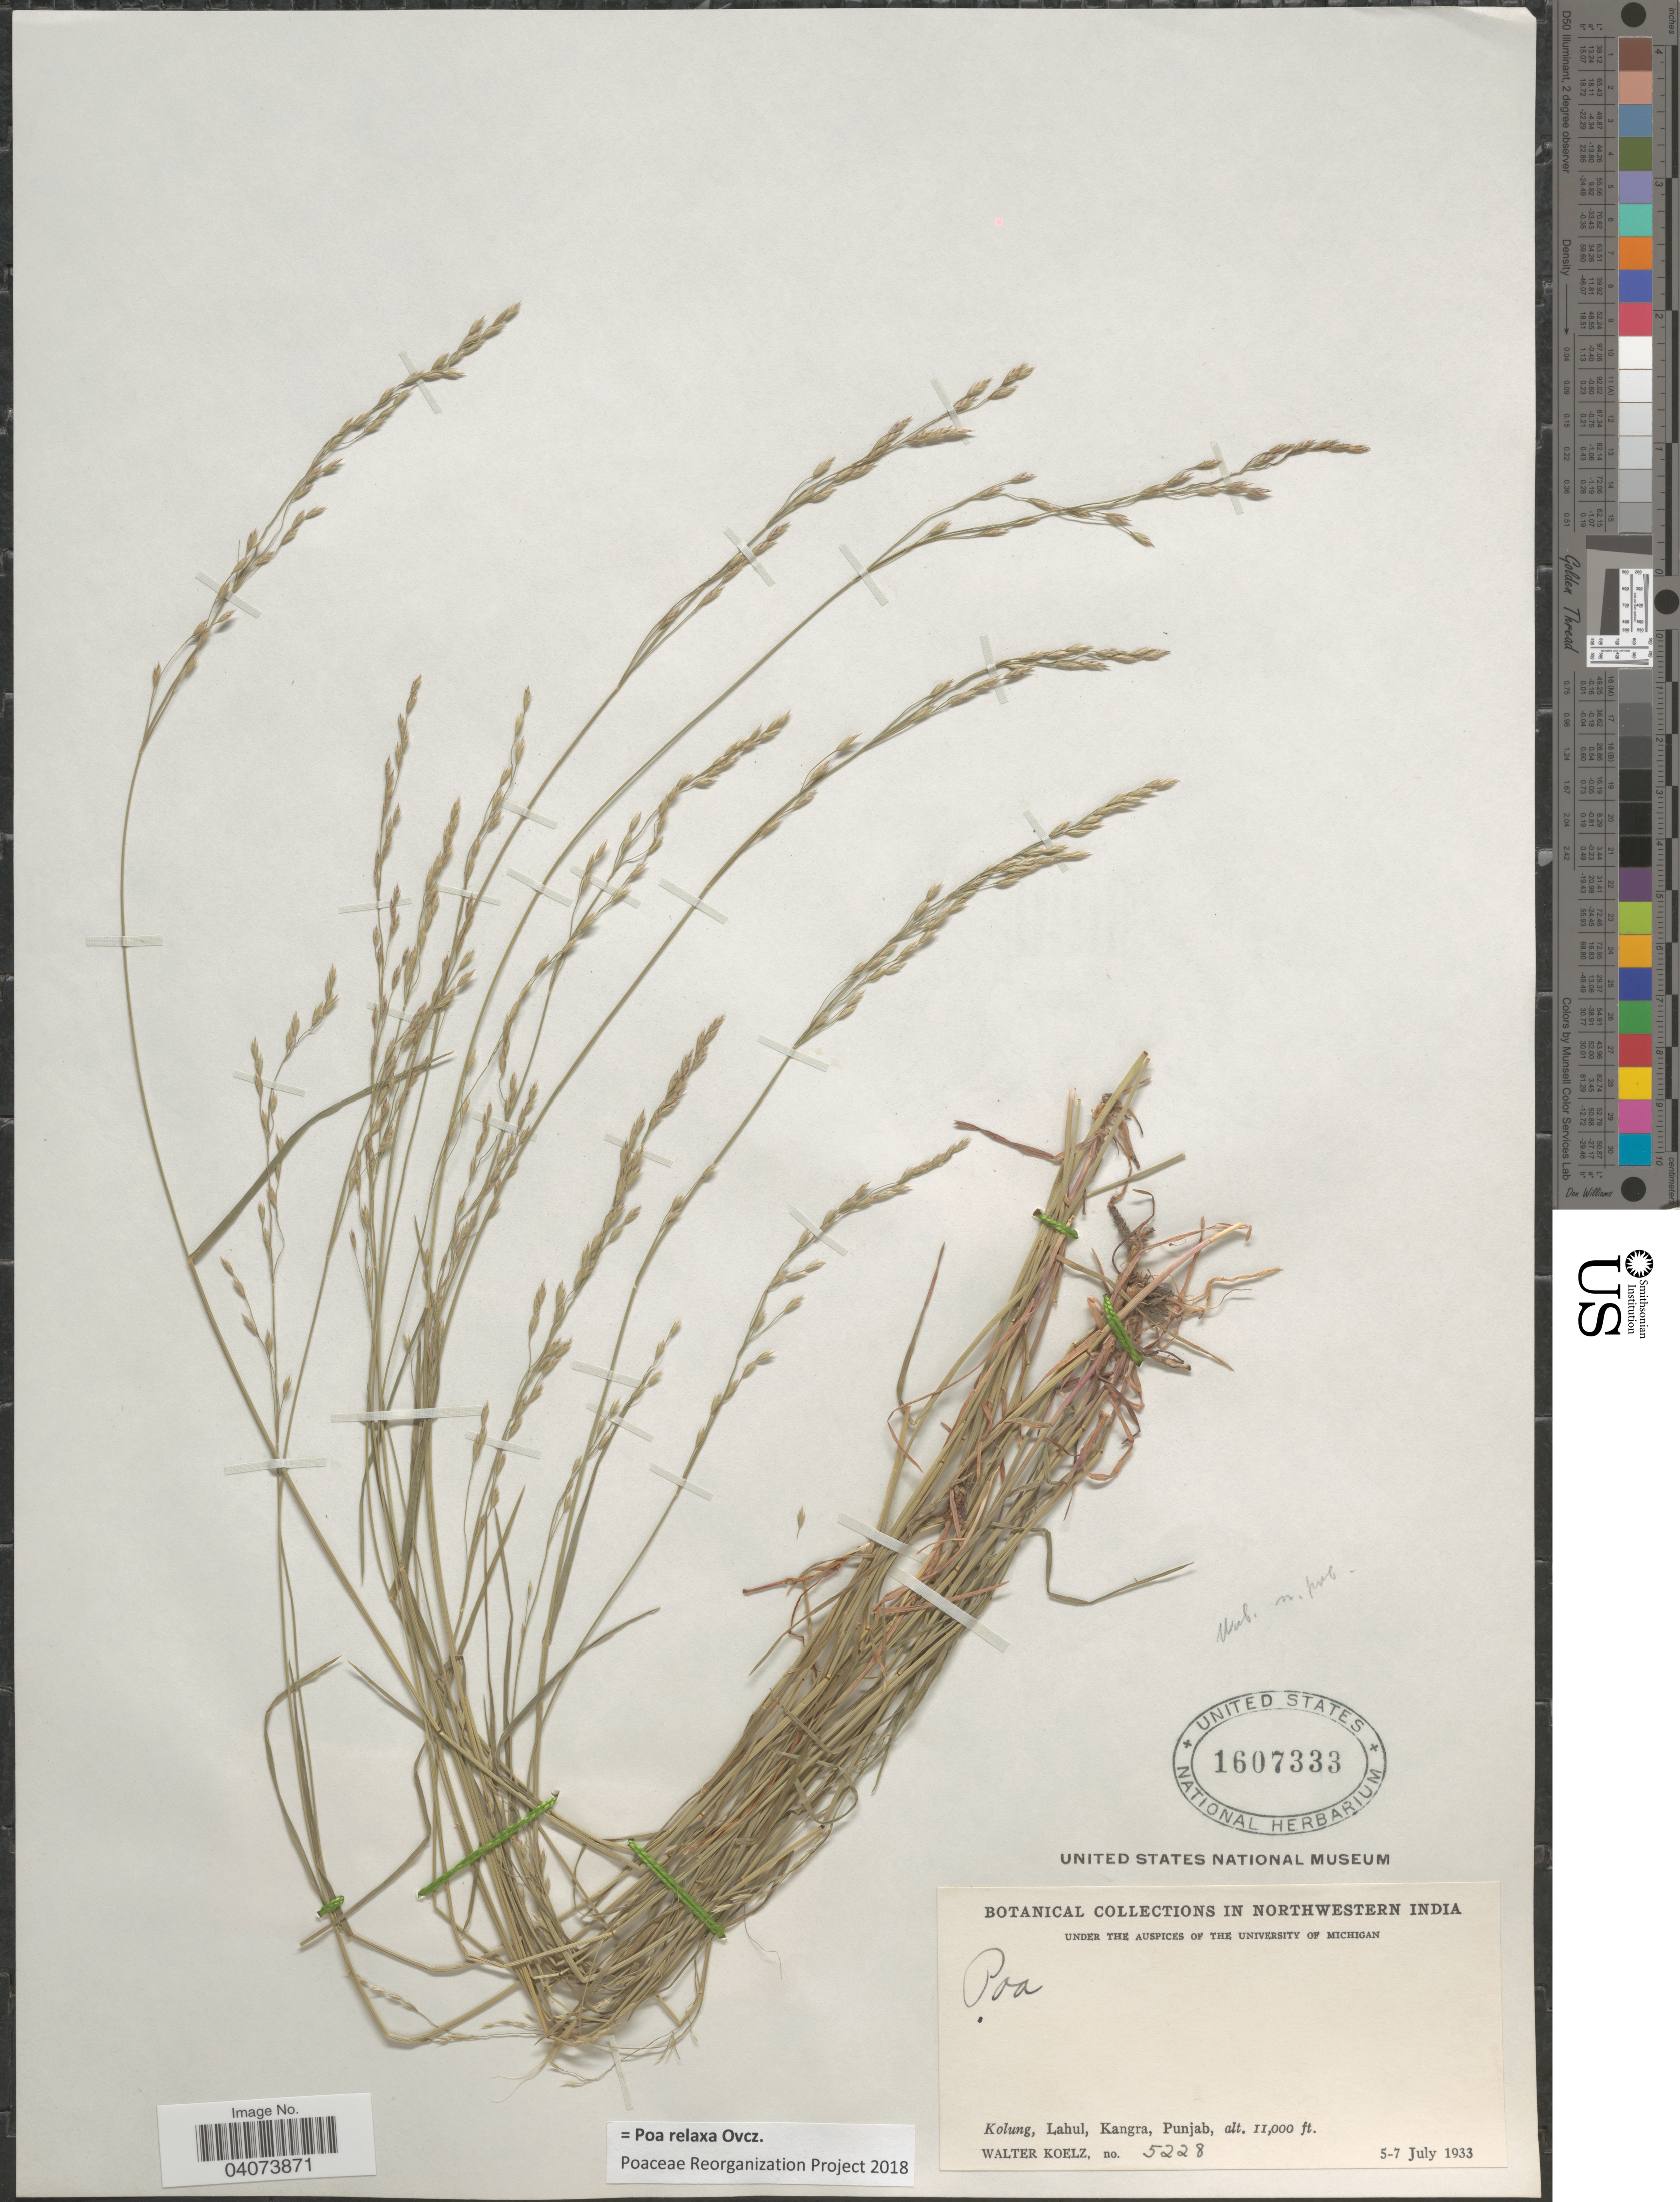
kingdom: Plantae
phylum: Tracheophyta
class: Liliopsida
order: Poales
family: Poaceae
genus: Poa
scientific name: Poa relaxa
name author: Ovcz.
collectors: W. N. Koelz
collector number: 5228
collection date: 1933-07-05/1933-07-07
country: India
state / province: Punjab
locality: Northwestern India. Kolung, Lahul, Kangra.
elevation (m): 3353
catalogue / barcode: US 1607333